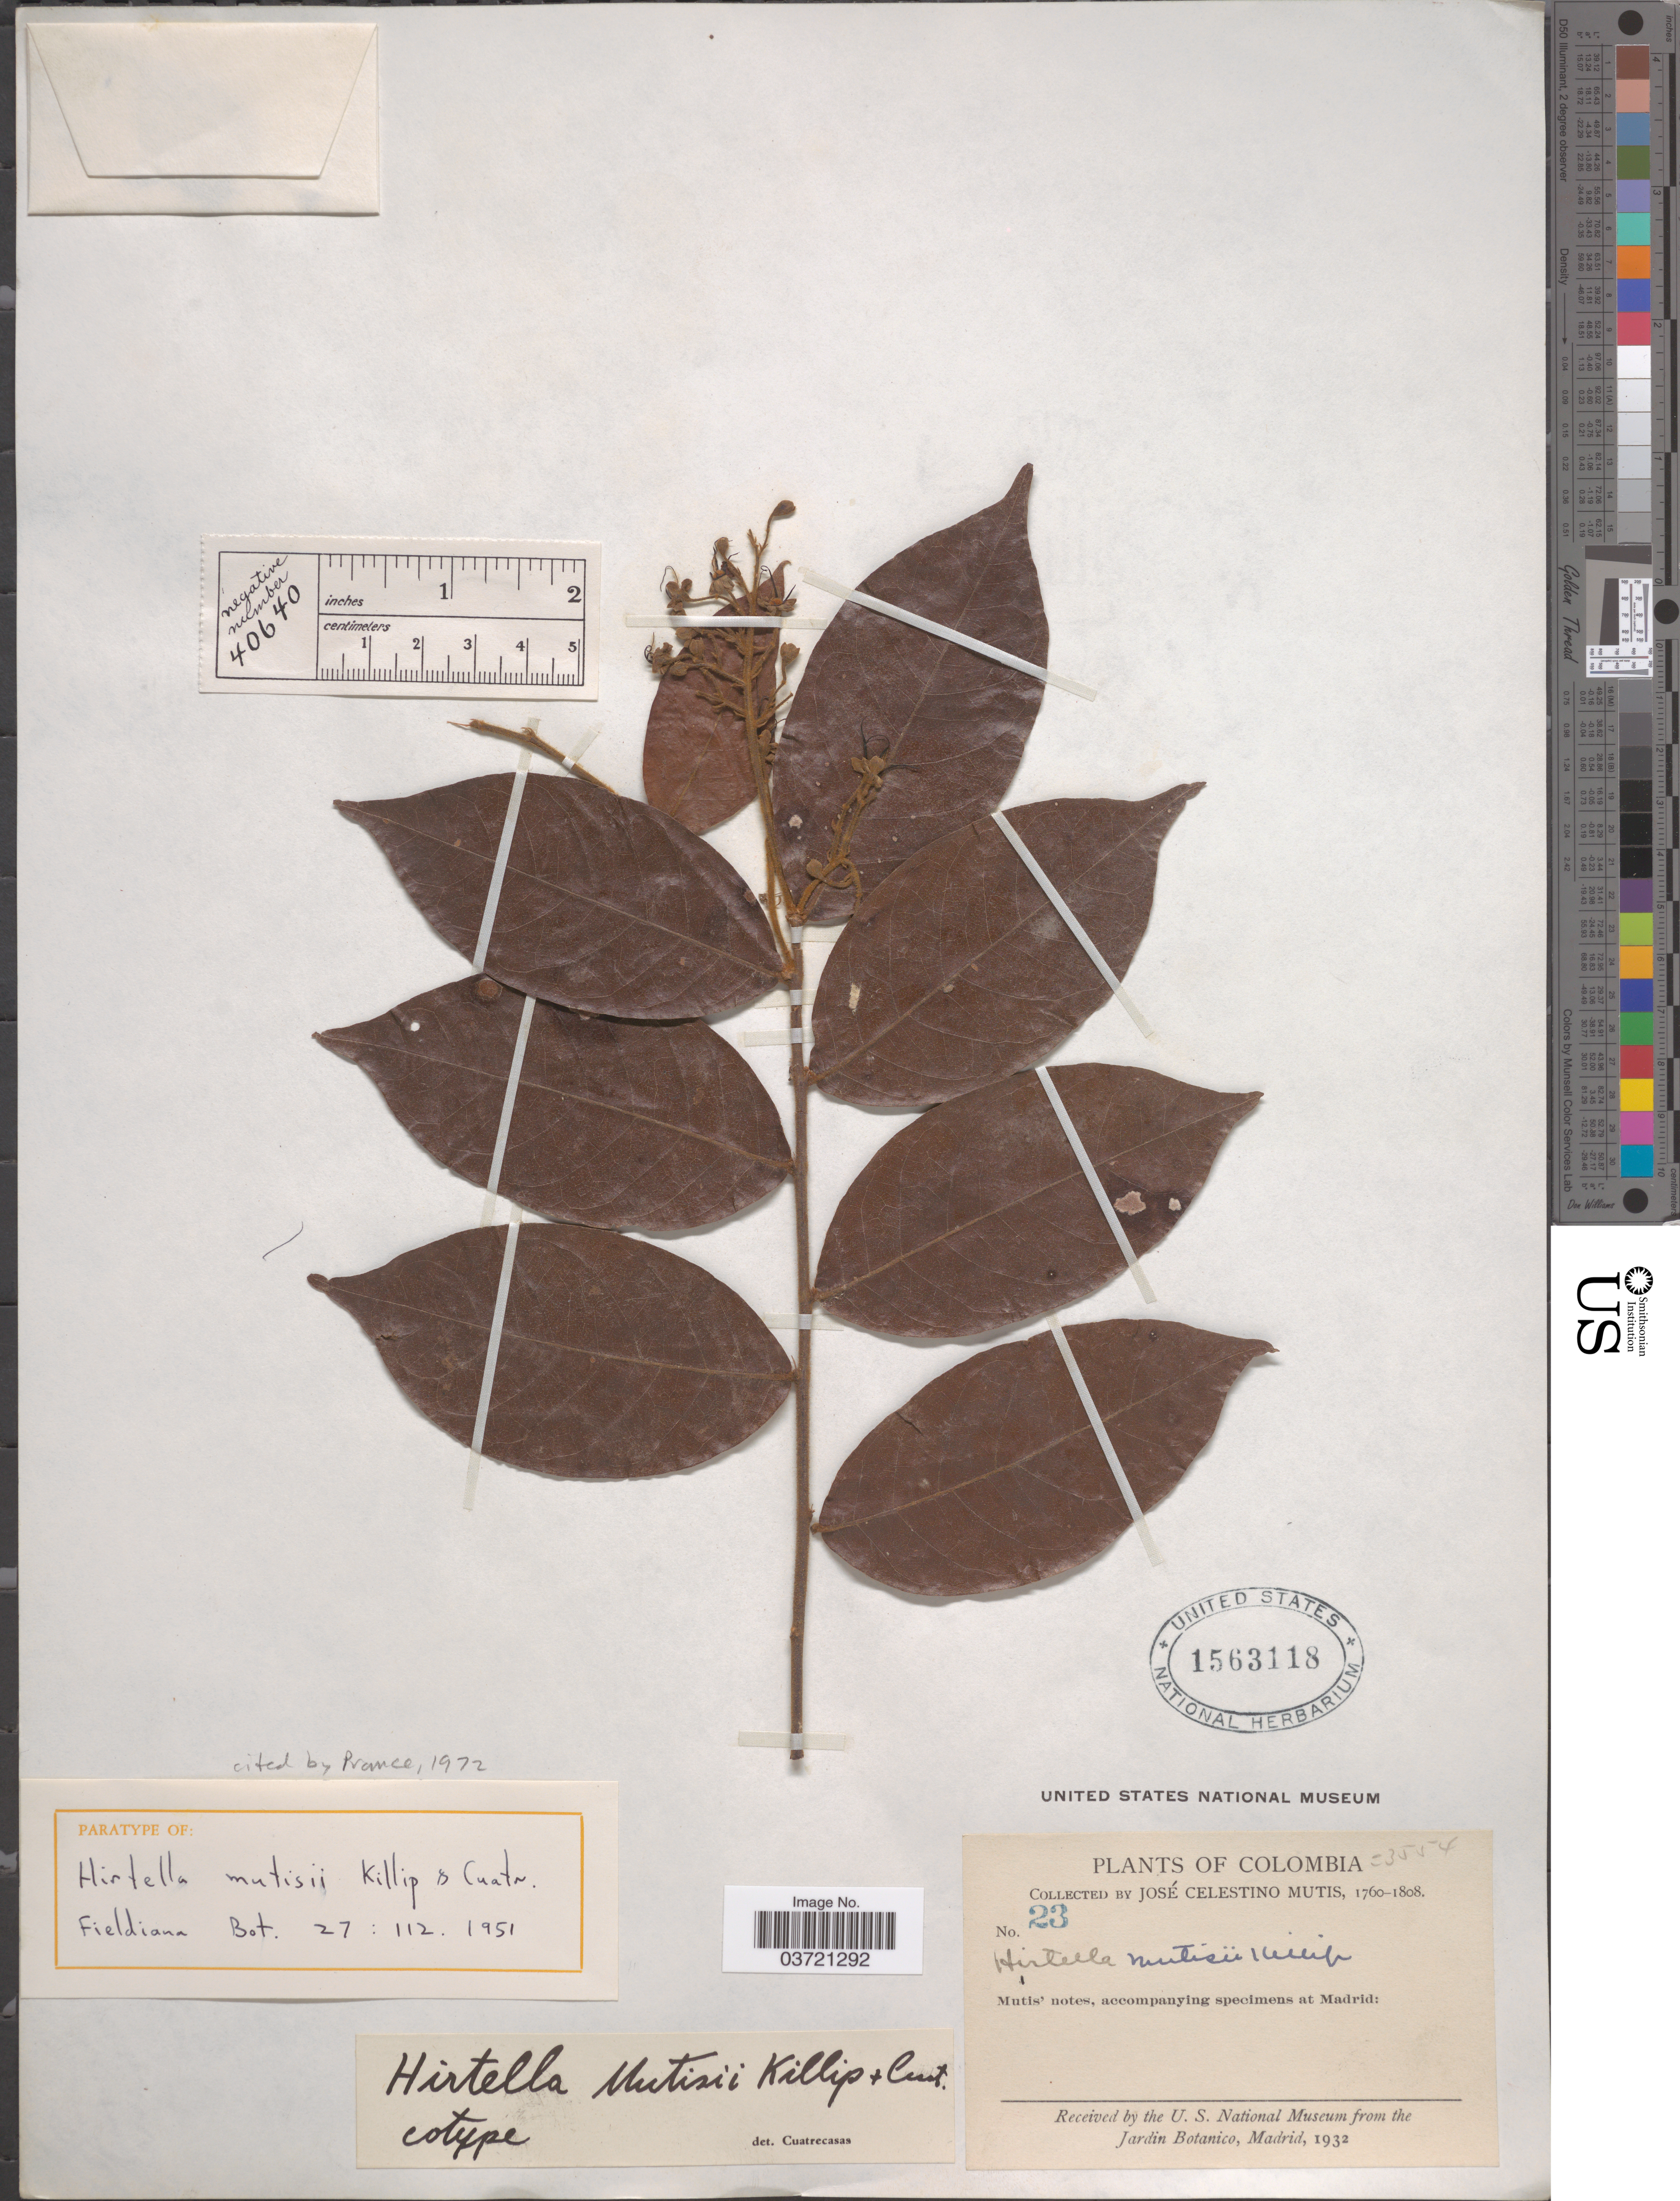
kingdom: Plantae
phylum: Tracheophyta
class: Magnoliopsida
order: Malpighiales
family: Chrysobalanaceae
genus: Hirtella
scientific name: Hirtella mutisii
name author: Killip & Cuatrec.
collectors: J. C. B. Mutis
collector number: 23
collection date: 1760/1808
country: Colombia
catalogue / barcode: US 1563118